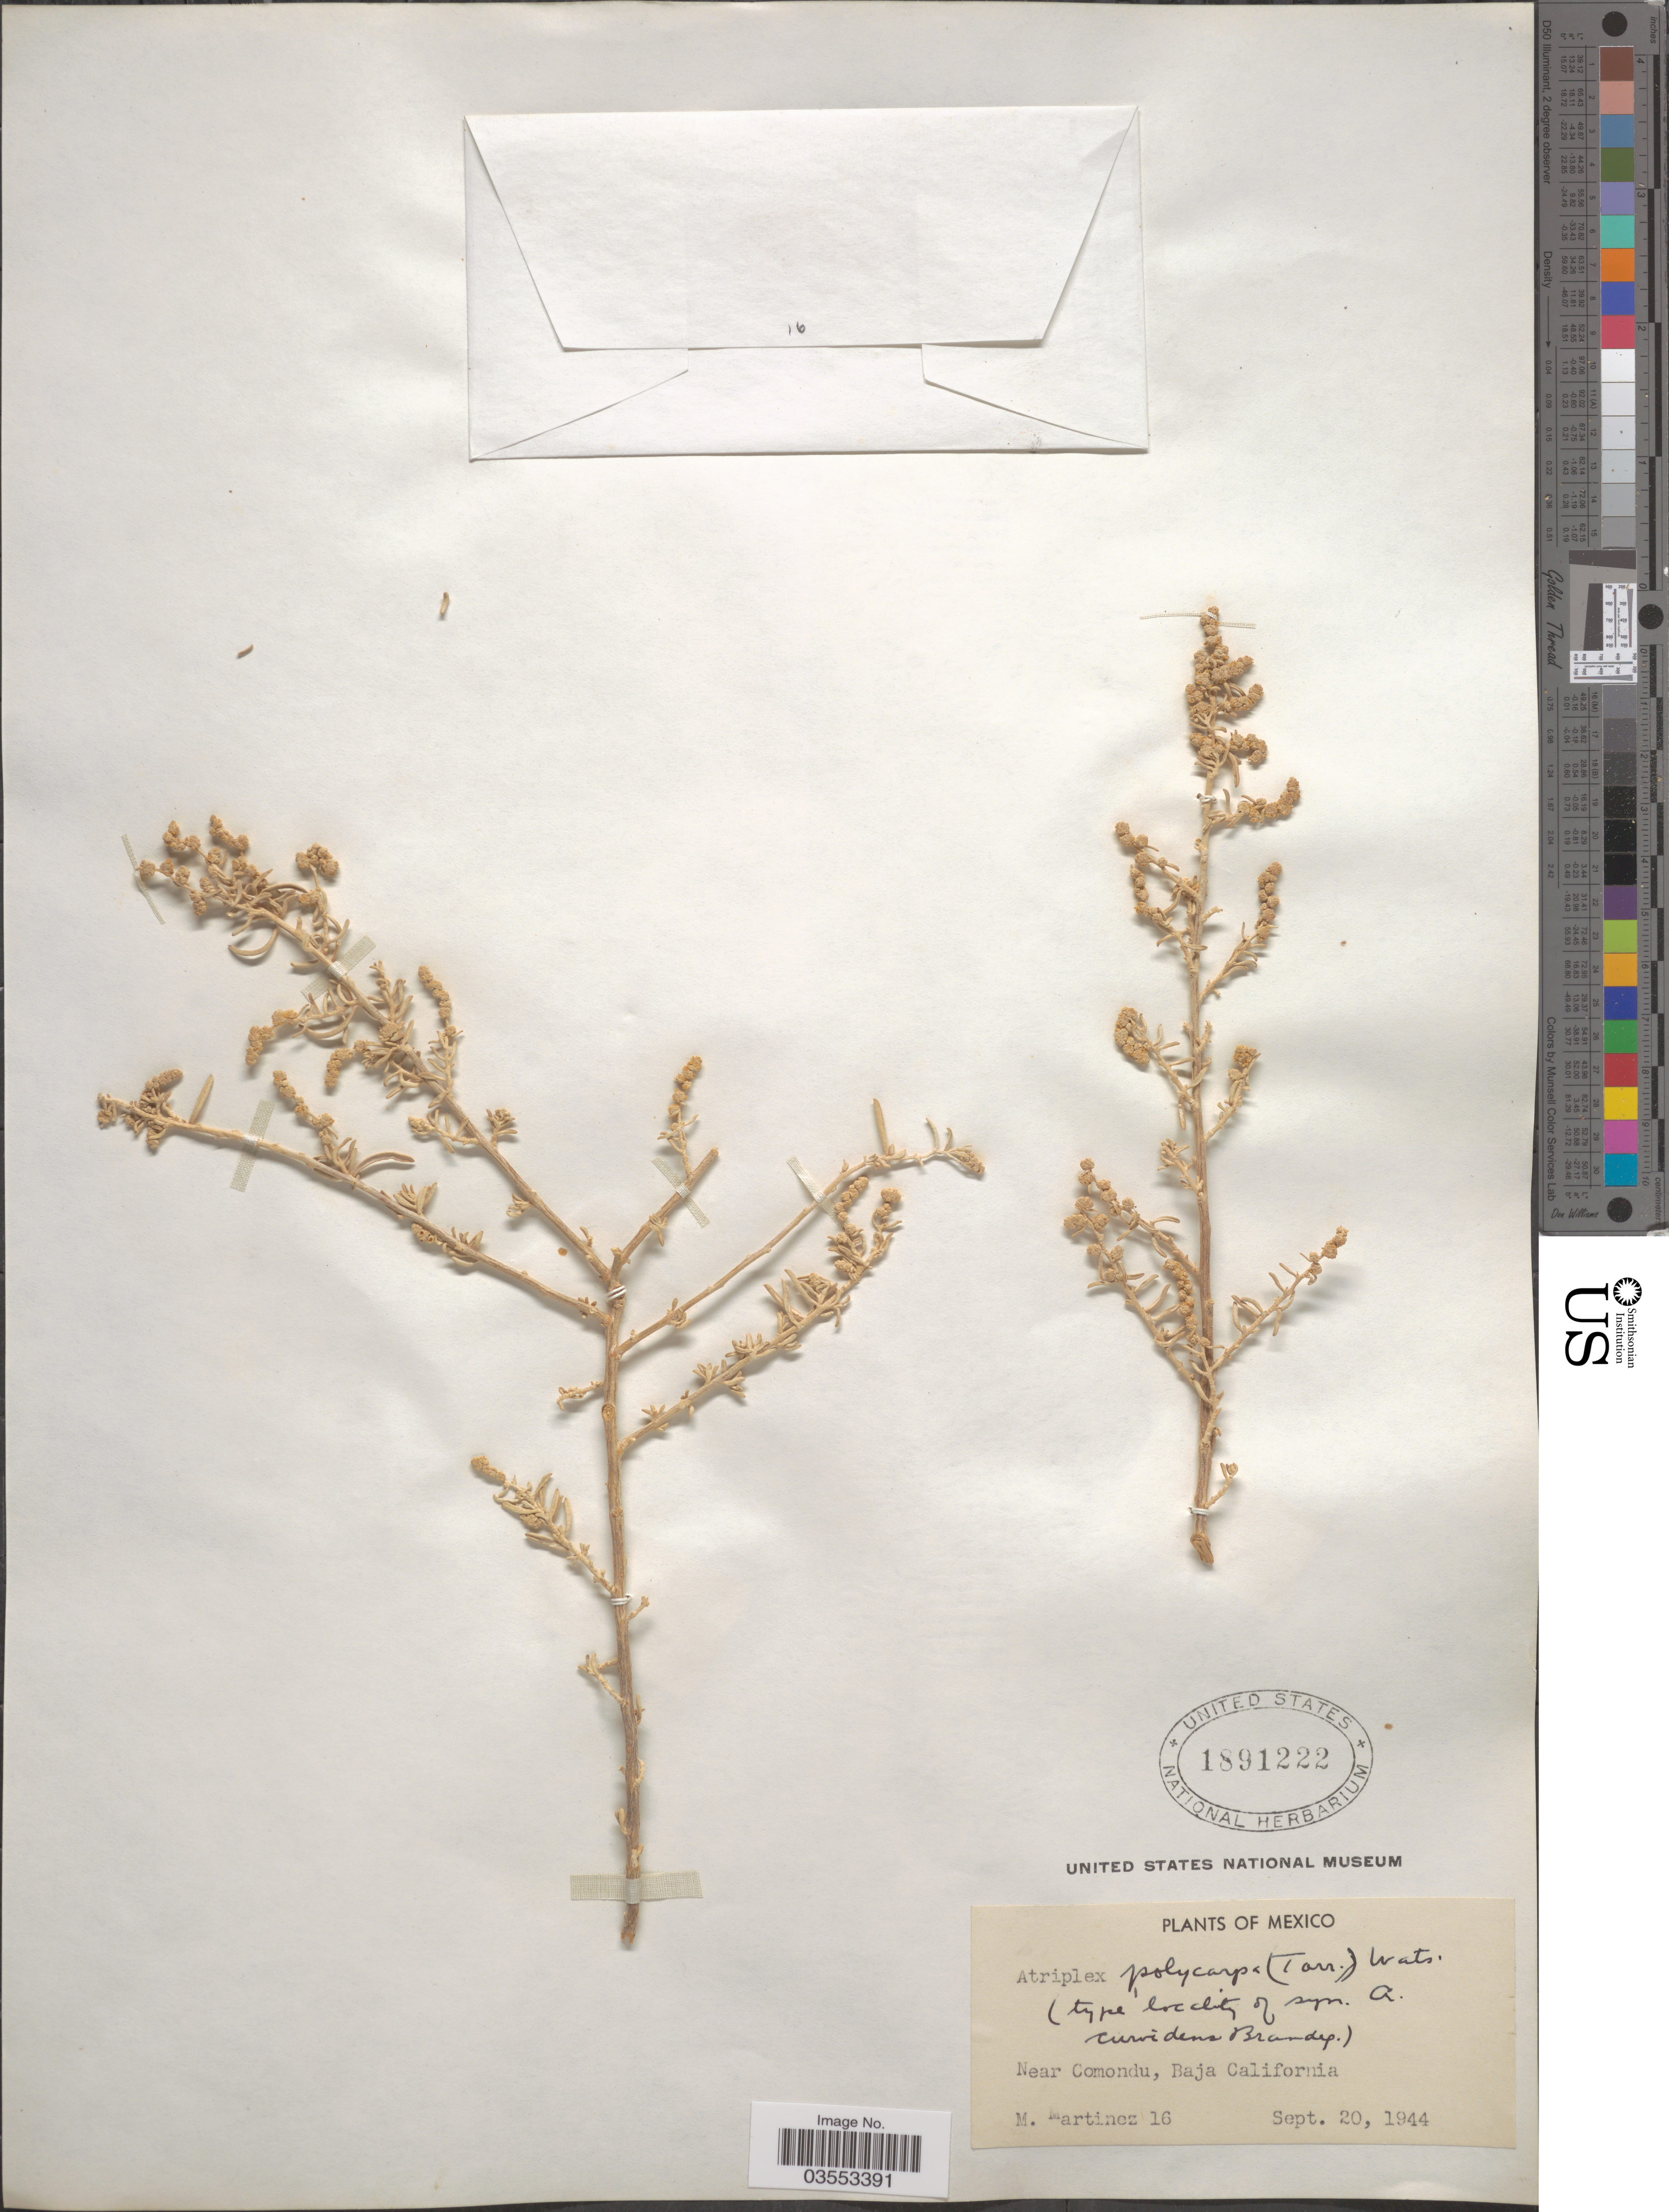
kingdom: Plantae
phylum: Tracheophyta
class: Magnoliopsida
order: Caryophyllales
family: Amaranthaceae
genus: Atriplex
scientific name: Atriplex polycarpa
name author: (Torr.) S. Watson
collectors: M. Martínez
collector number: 16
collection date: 1944-09-20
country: Mexico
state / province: Baja California Sur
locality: Near Comondu.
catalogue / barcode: US 1891222